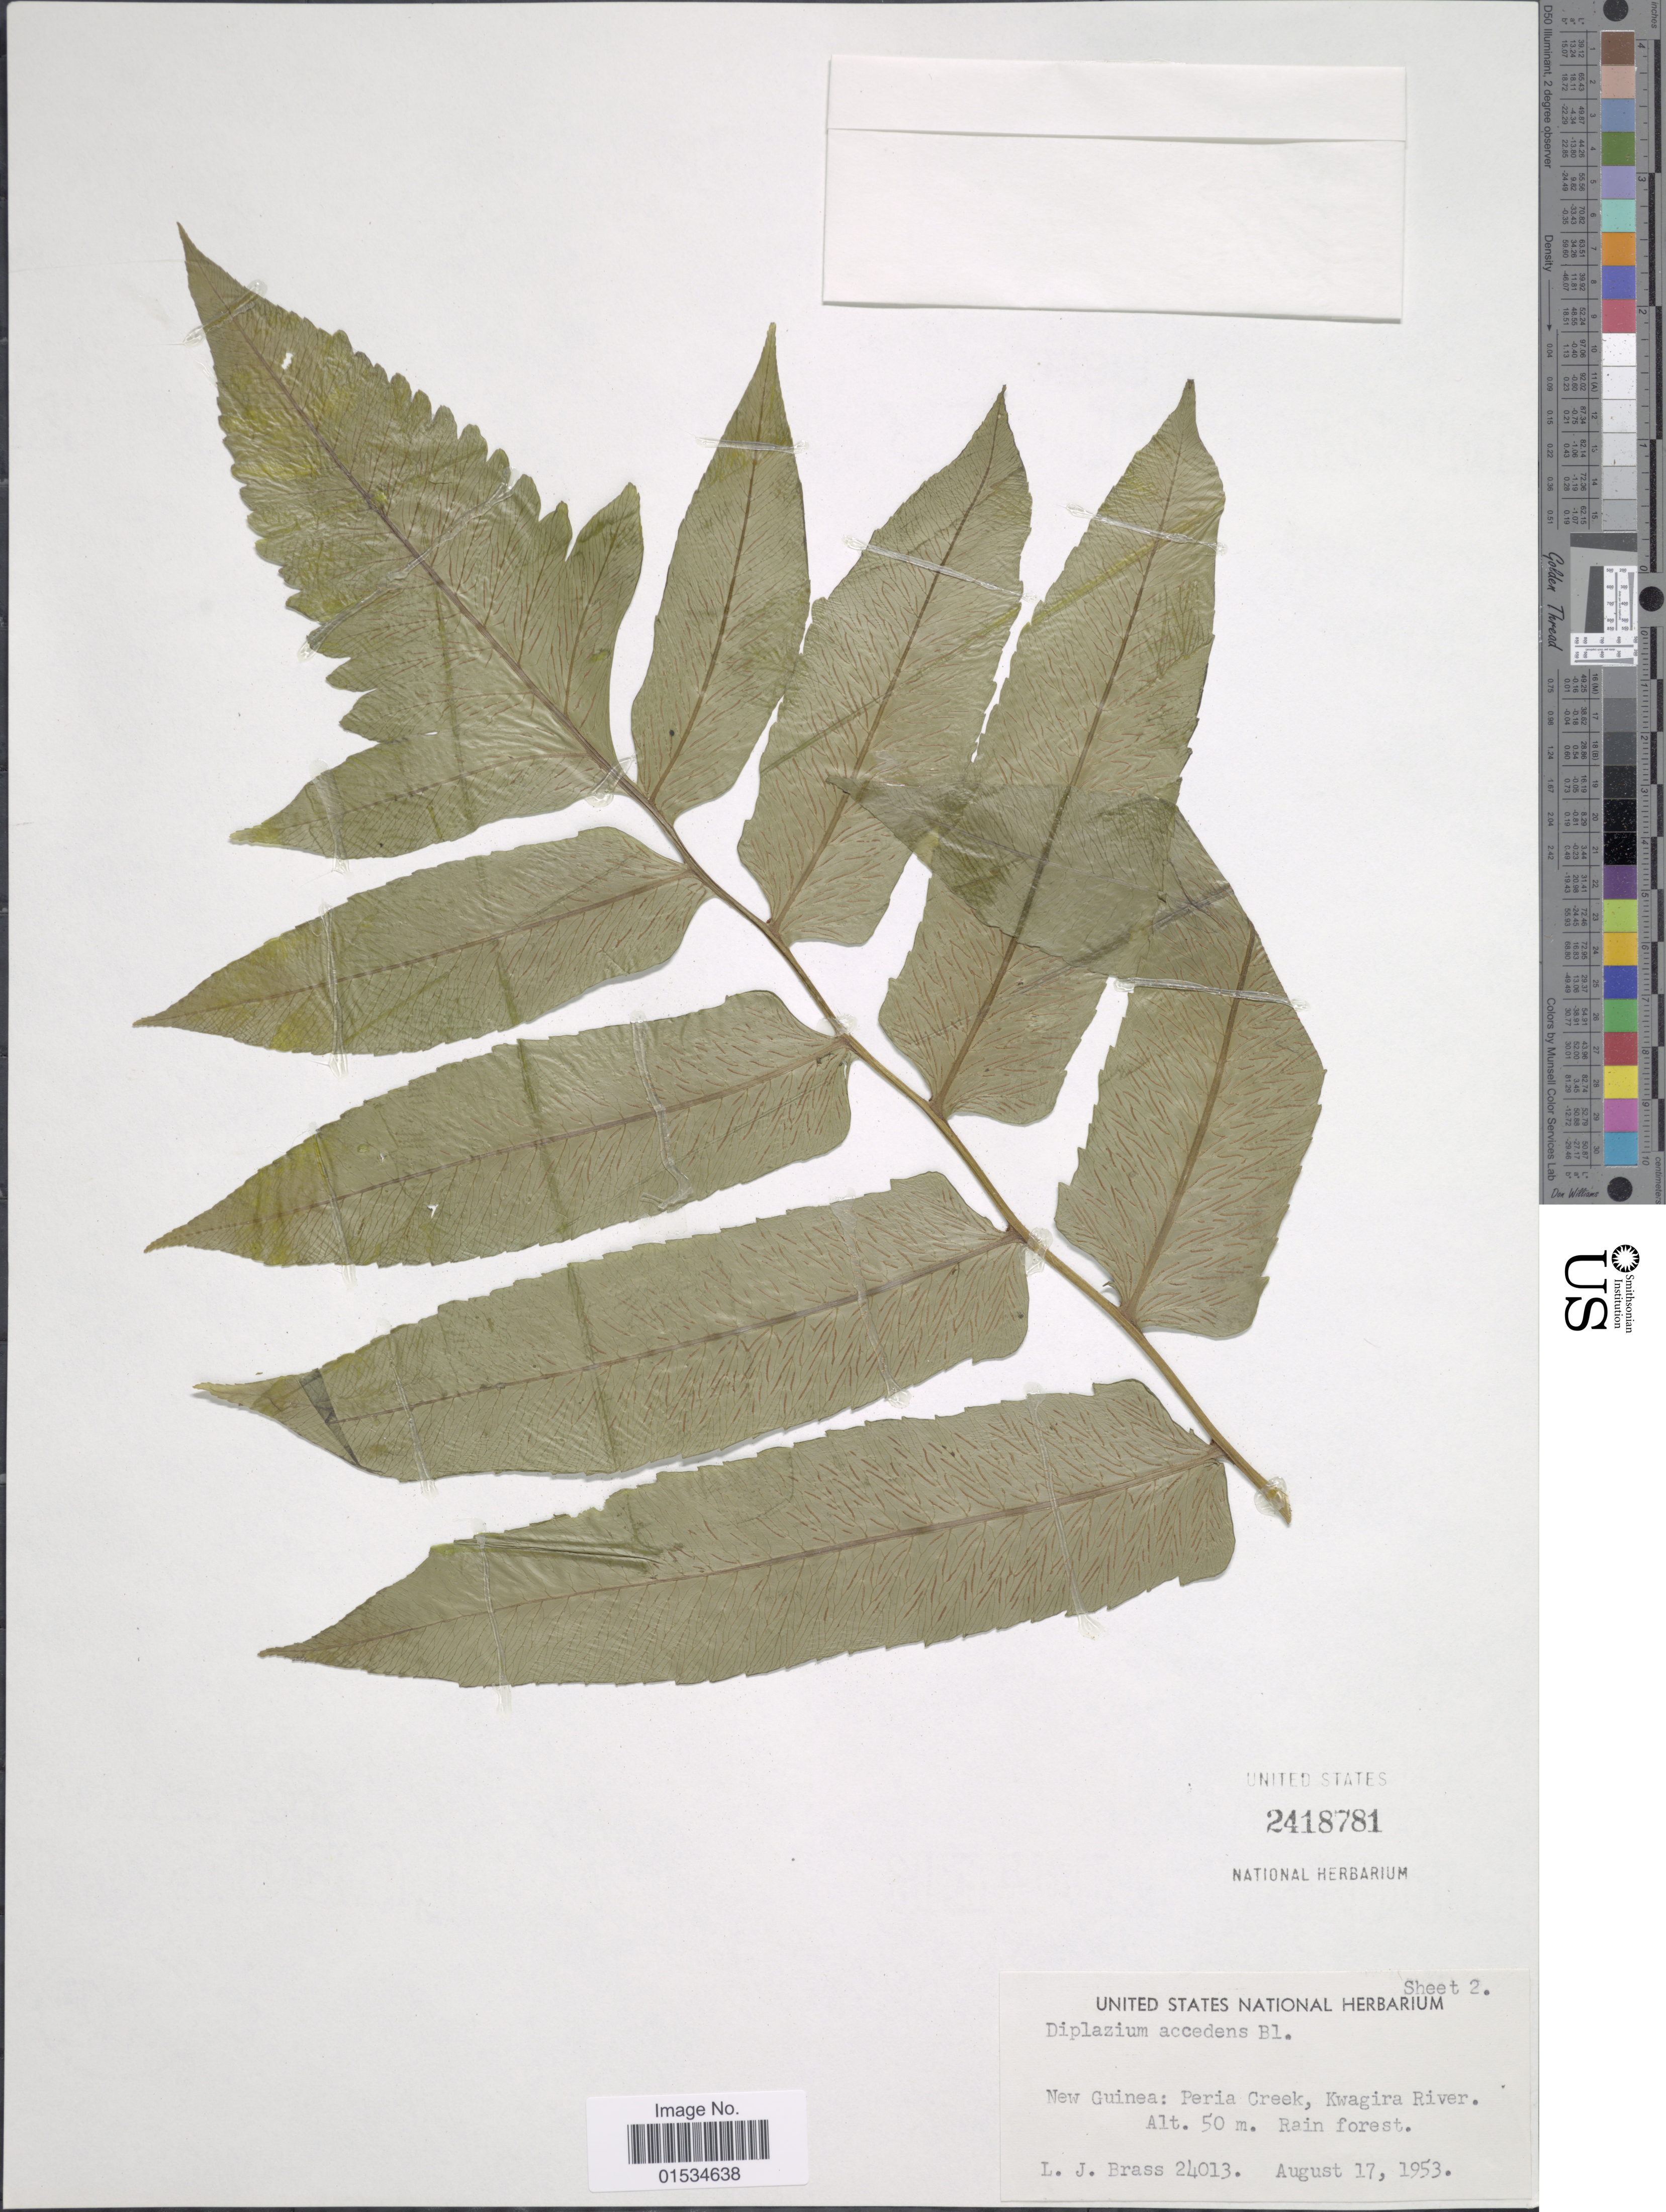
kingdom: Plantae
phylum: Tracheophyta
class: Polypodiopsida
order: Polypodiales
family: Athyriaceae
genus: Diplazium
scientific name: Diplazium accendens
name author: Blume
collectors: L. J. Brass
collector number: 24013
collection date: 1953-08-17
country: Papua New Guinea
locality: New Guinea, Peria Creek, Kwagira River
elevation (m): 50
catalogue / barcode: US 2418781